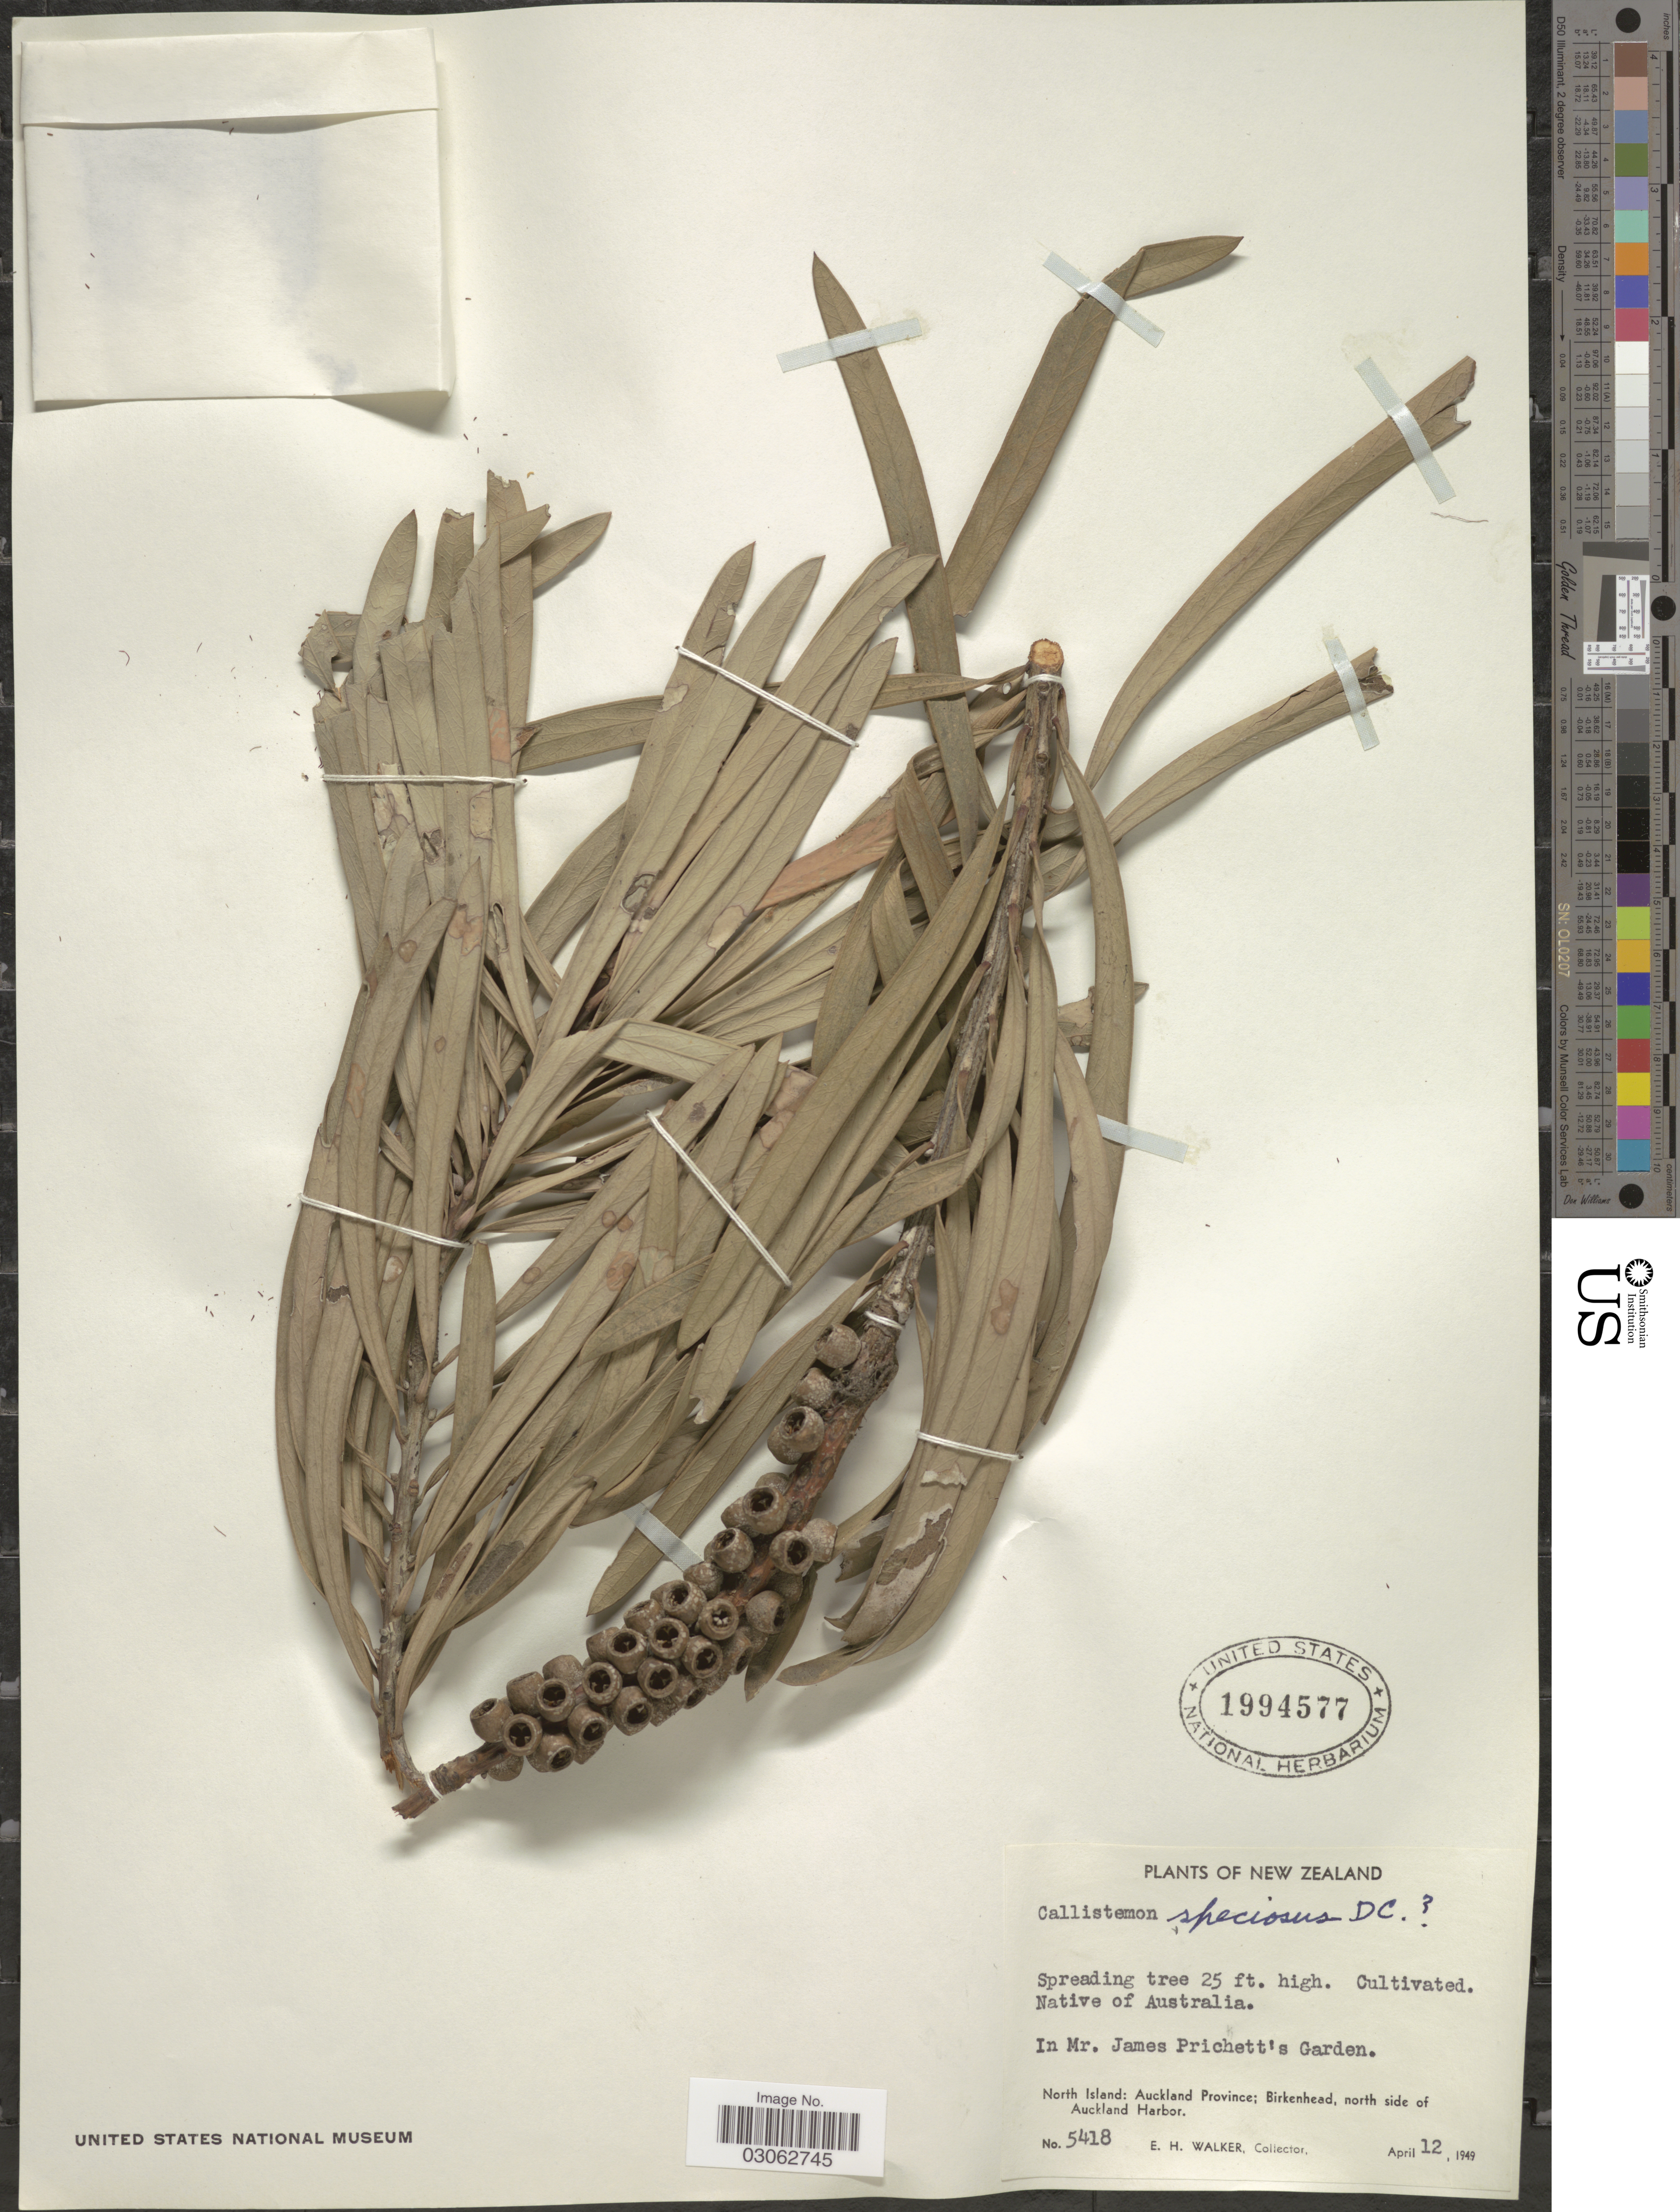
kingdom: Plantae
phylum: Tracheophyta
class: Magnoliopsida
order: Myrtales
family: Myrtaceae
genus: Callistemon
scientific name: Callistemon speciosus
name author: (Sims) Sweet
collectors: E. H. Walker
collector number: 5418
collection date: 1949-04-12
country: New Zealand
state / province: Auckland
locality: In Mr. James Prichett's Garden. North Island: Auckland Province; Birkenhead, north side of Auckland Harbor.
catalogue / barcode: US 1994577